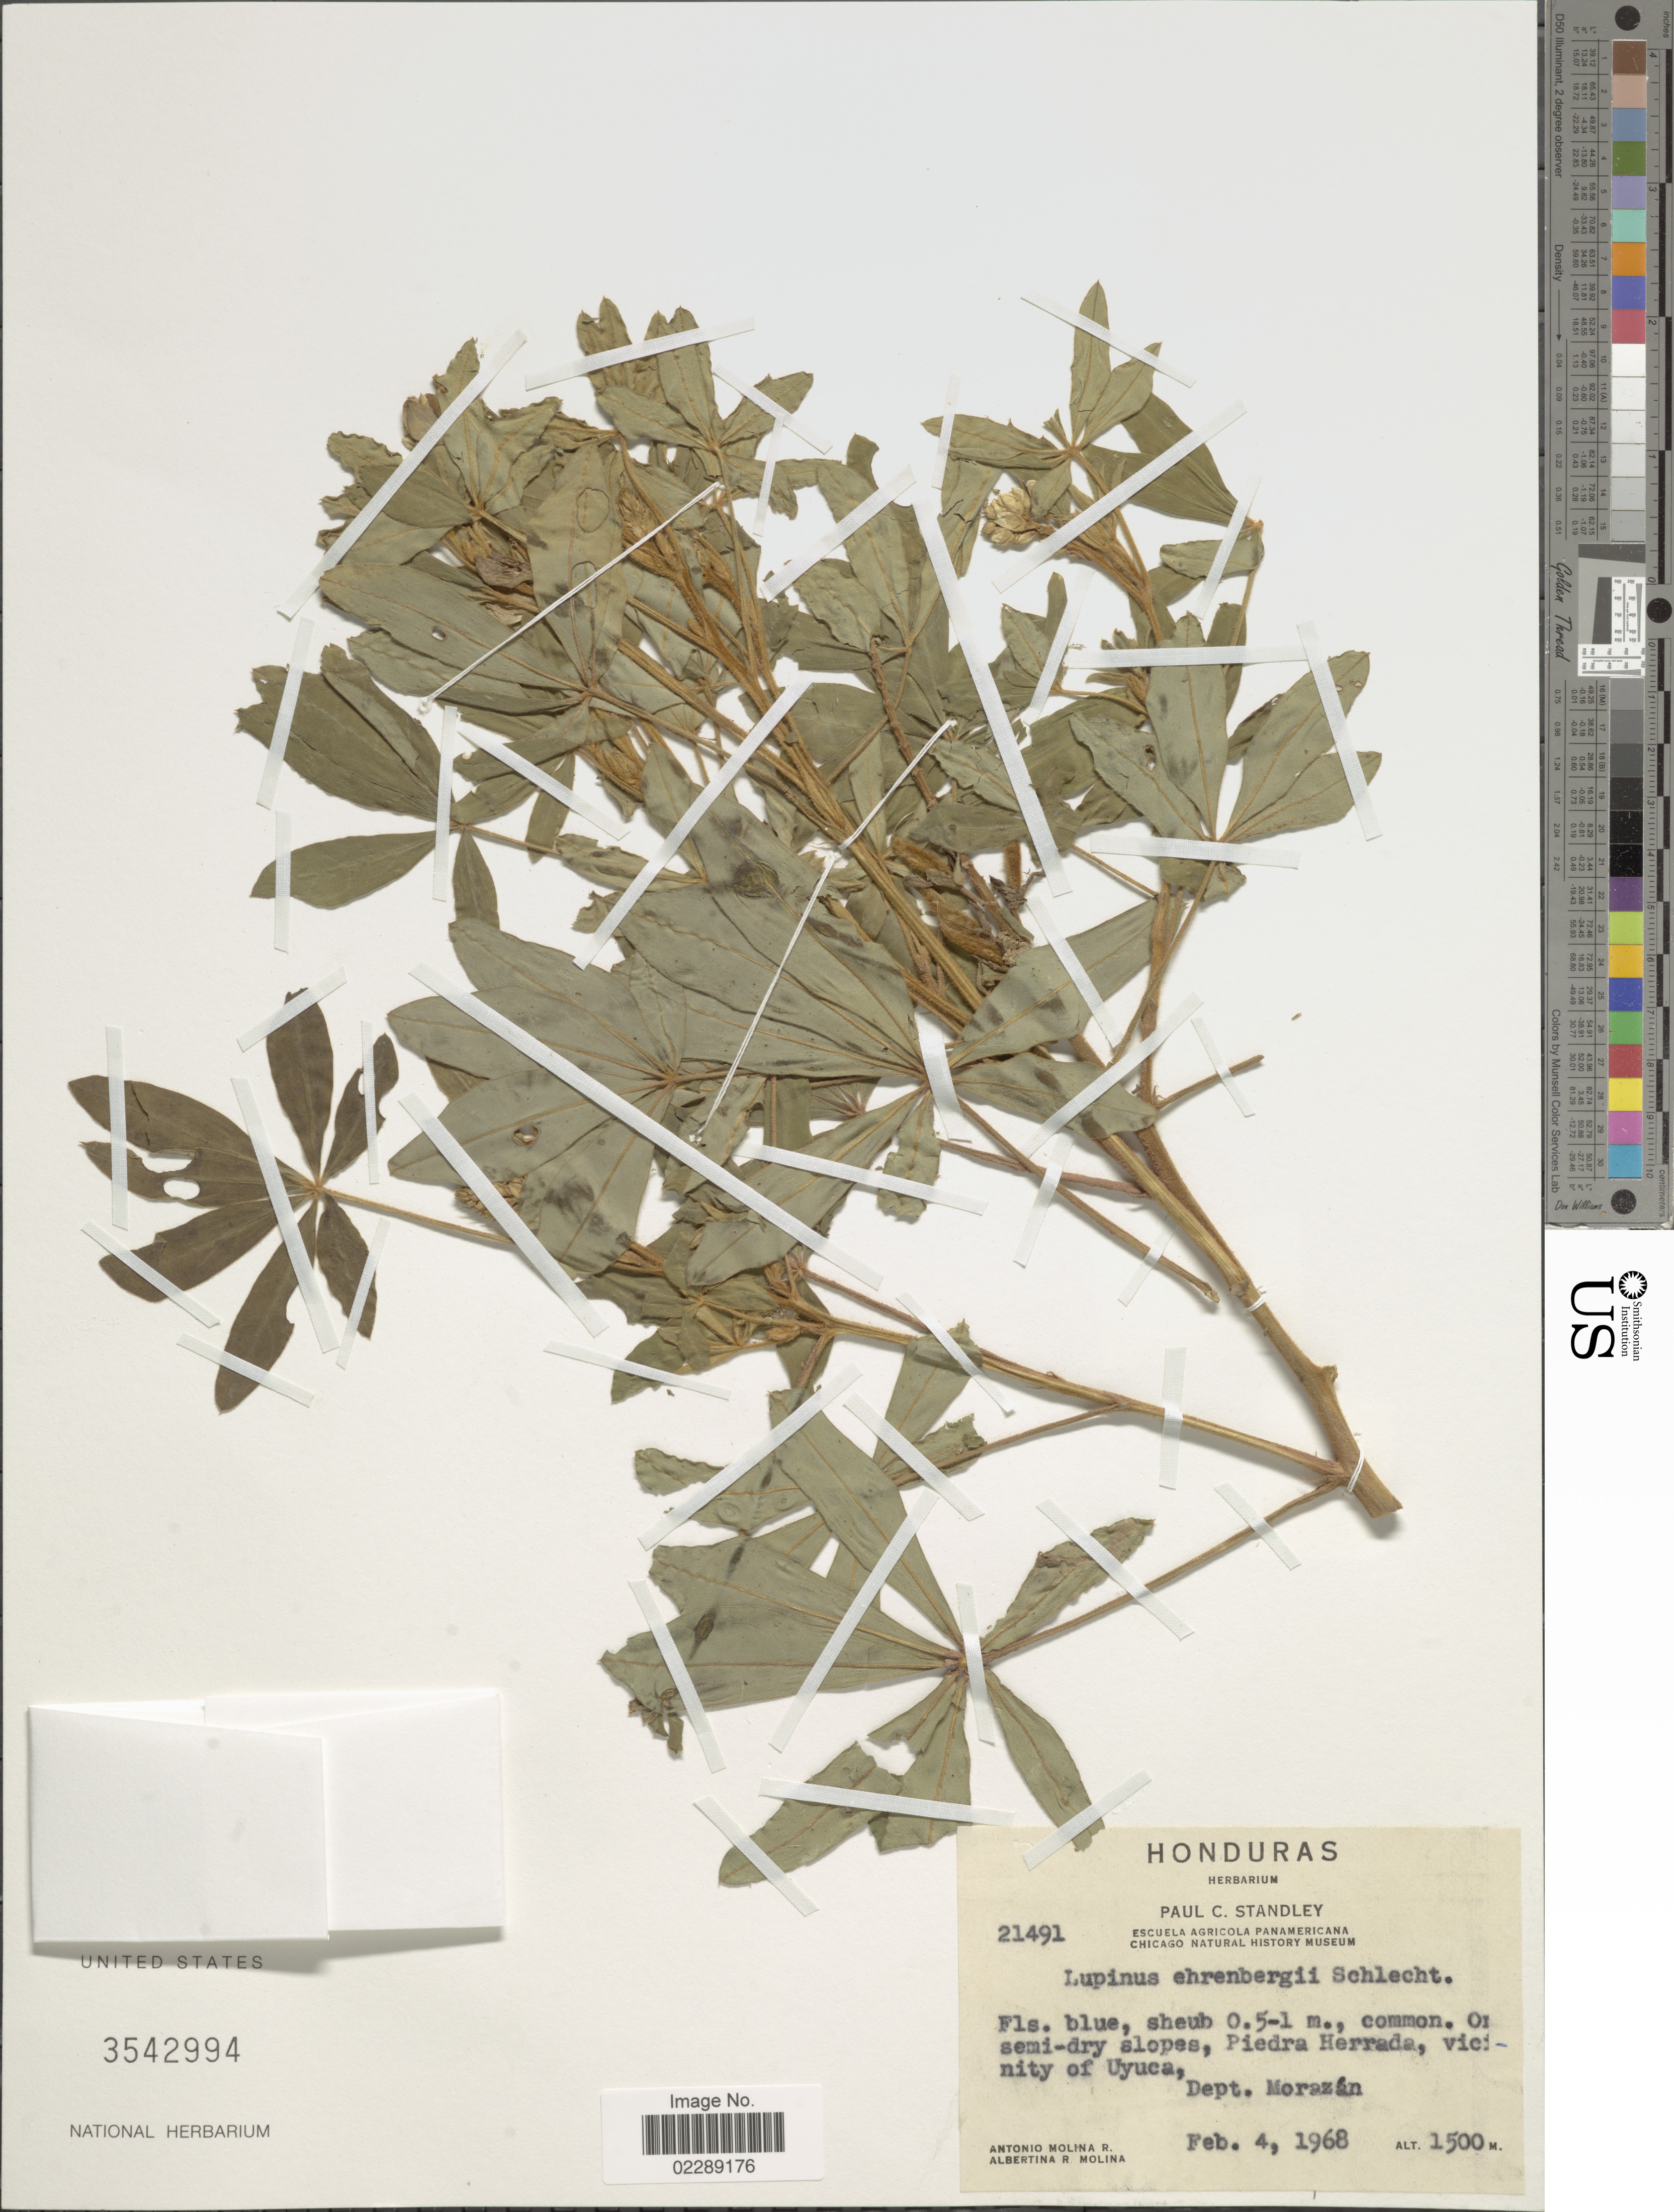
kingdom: Plantae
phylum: Tracheophyta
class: Magnoliopsida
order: Fabales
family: Fabaceae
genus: Lupinus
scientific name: Lupinus ehrenbergii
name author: Schltdl.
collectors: A. Molina R. & A. R. Molina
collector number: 21491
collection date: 1968-02-04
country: Honduras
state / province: Fco. Morazán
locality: Piedra Herreda, vicinity of Uyuca, Dept. Morazan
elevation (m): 1500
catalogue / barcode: US 3542994